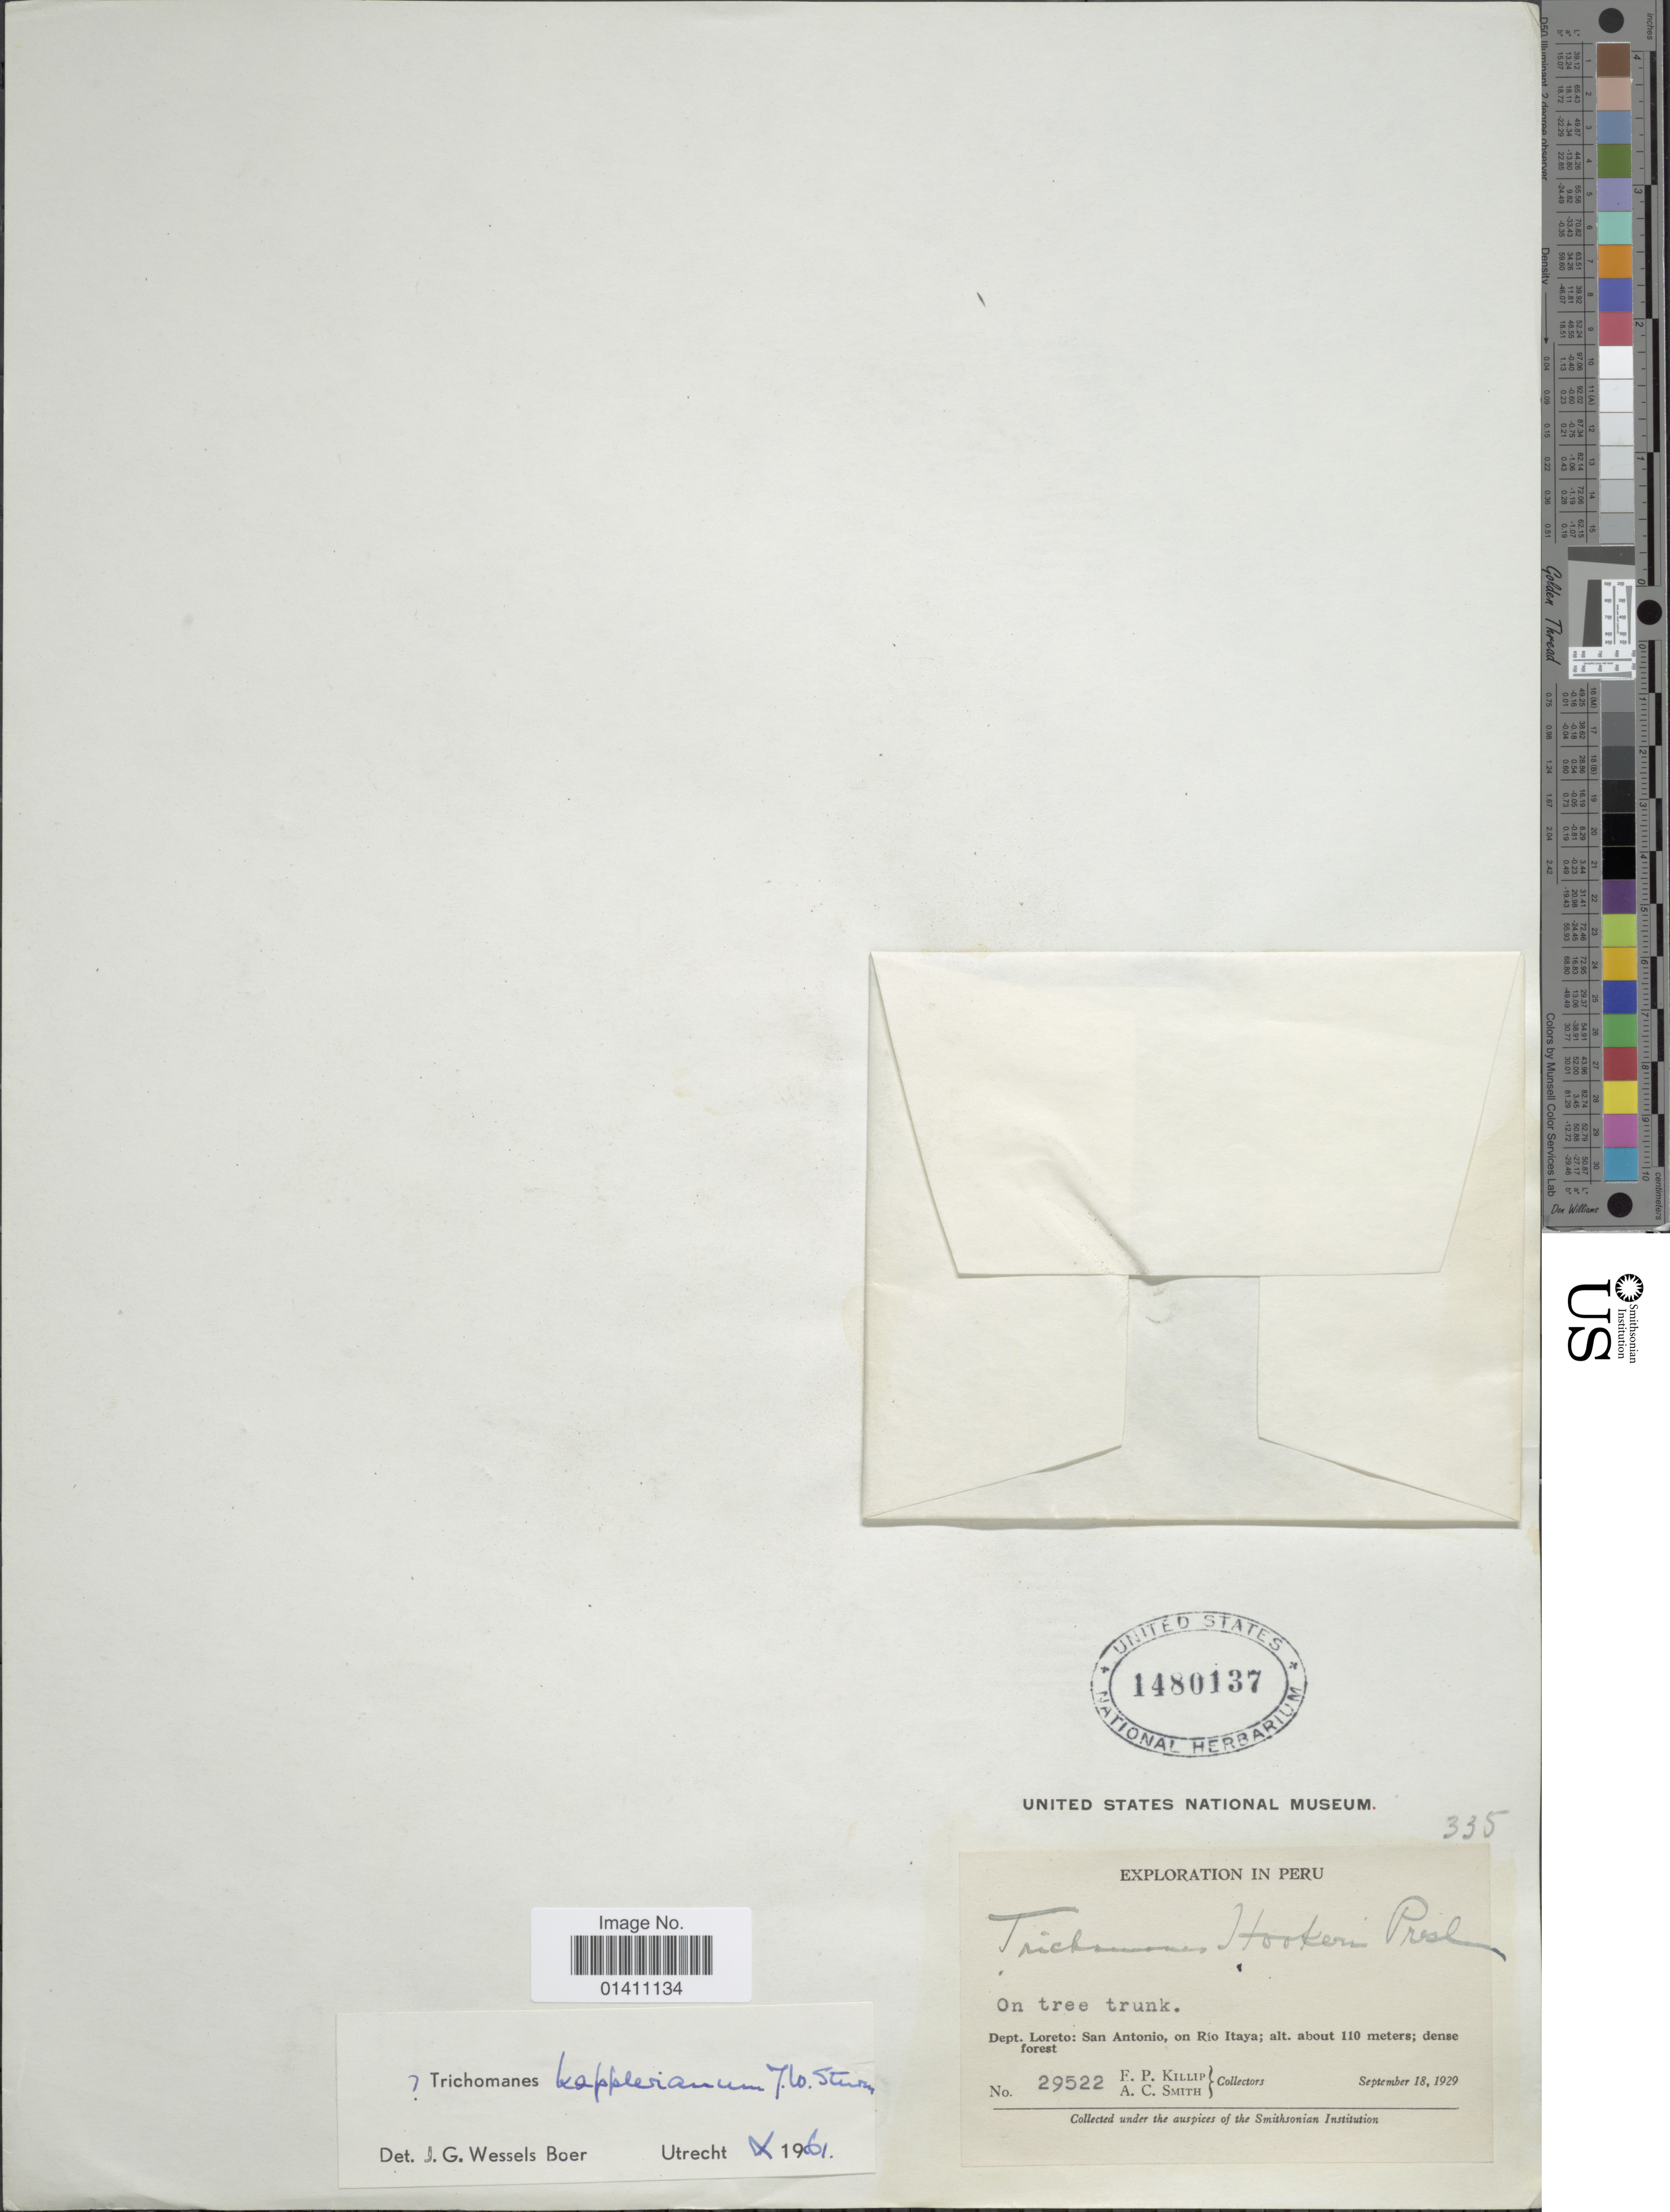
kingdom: Plantae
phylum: Tracheophyta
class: Polypodiopsida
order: Hymenophyllales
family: Hymenophyllaceae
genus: Didymoglossum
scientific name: Didymoglossum kapplerianum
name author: (Sturm) Ebihara & Dubuisson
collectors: E. P. Killip & A. C. Smith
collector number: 29522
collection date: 1929-09-18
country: Peru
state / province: Loreto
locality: Dept. Loreto: San Antonio, on Rio Itaya.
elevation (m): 110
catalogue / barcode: US 1480137